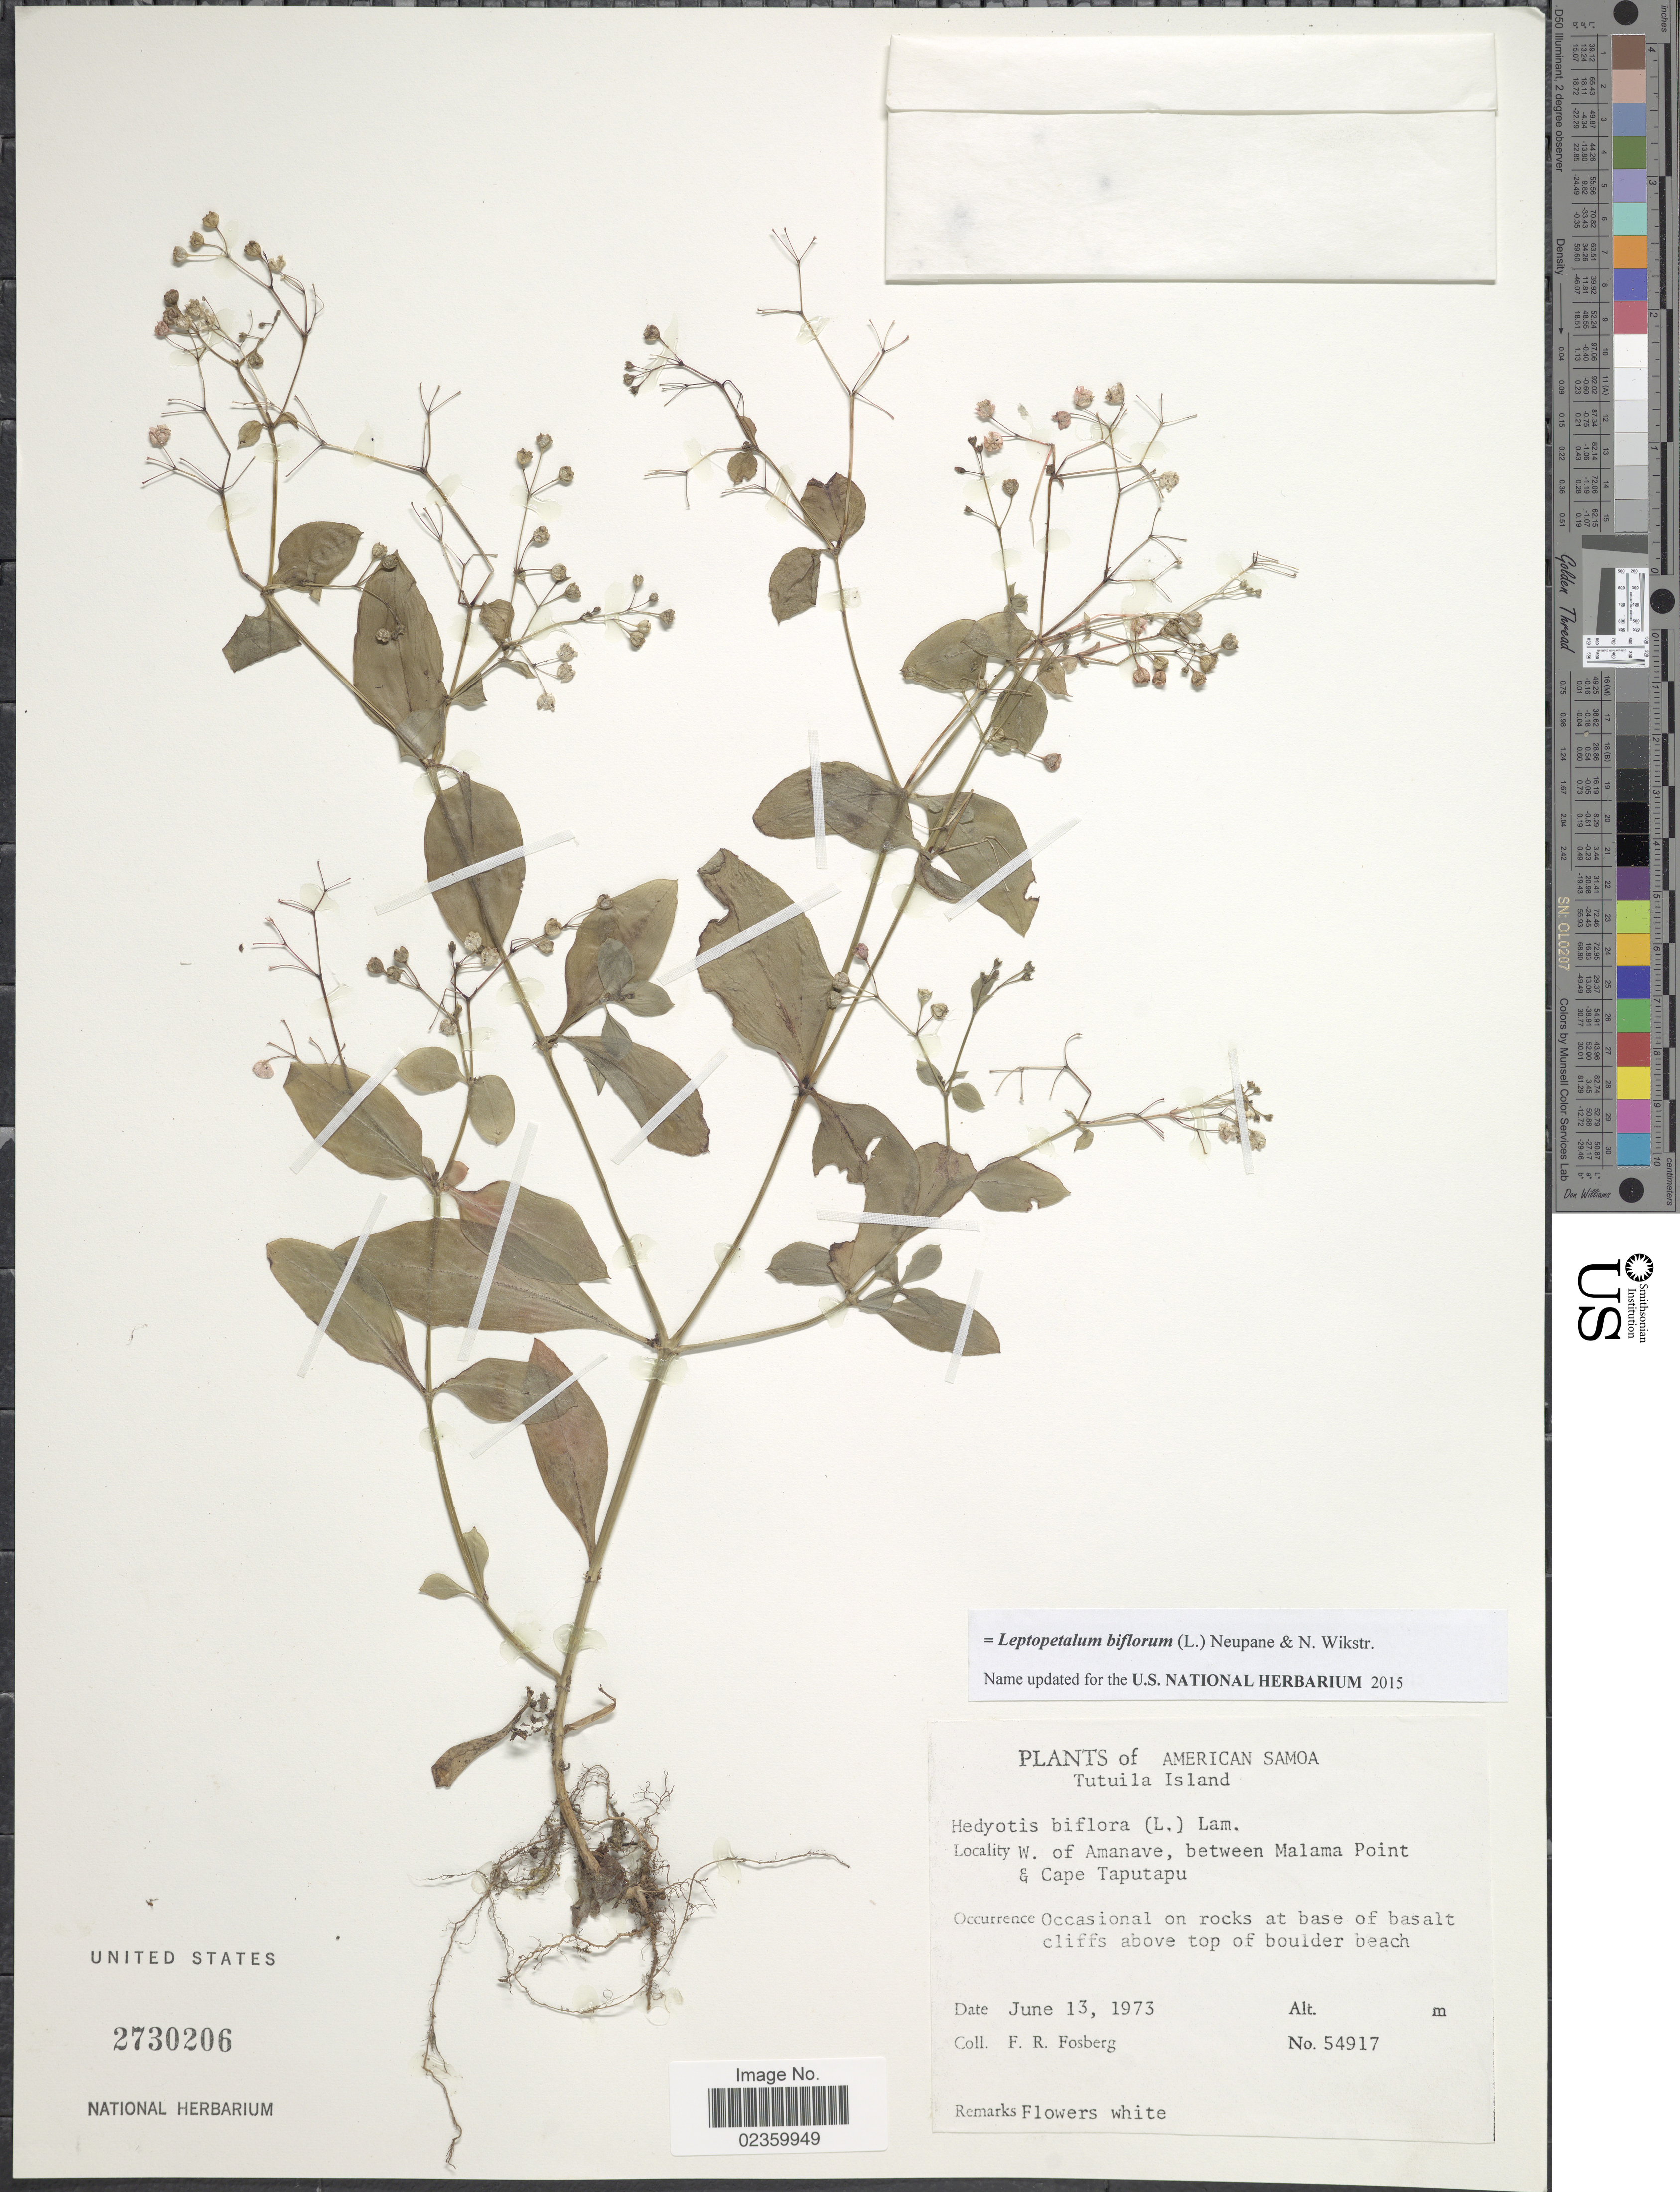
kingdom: Plantae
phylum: Tracheophyta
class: Magnoliopsida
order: Gentianales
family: Rubiaceae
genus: Leptopetalum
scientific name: Leptopetalum biflorum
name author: (L.) Neupane & N. Wikstr.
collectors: F. R. Fosberg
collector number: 54917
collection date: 1973-06-13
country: American Samoa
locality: Tutuila Island. W. of Amanave, between Malama Point & Cape Taputapu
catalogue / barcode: US 2730206